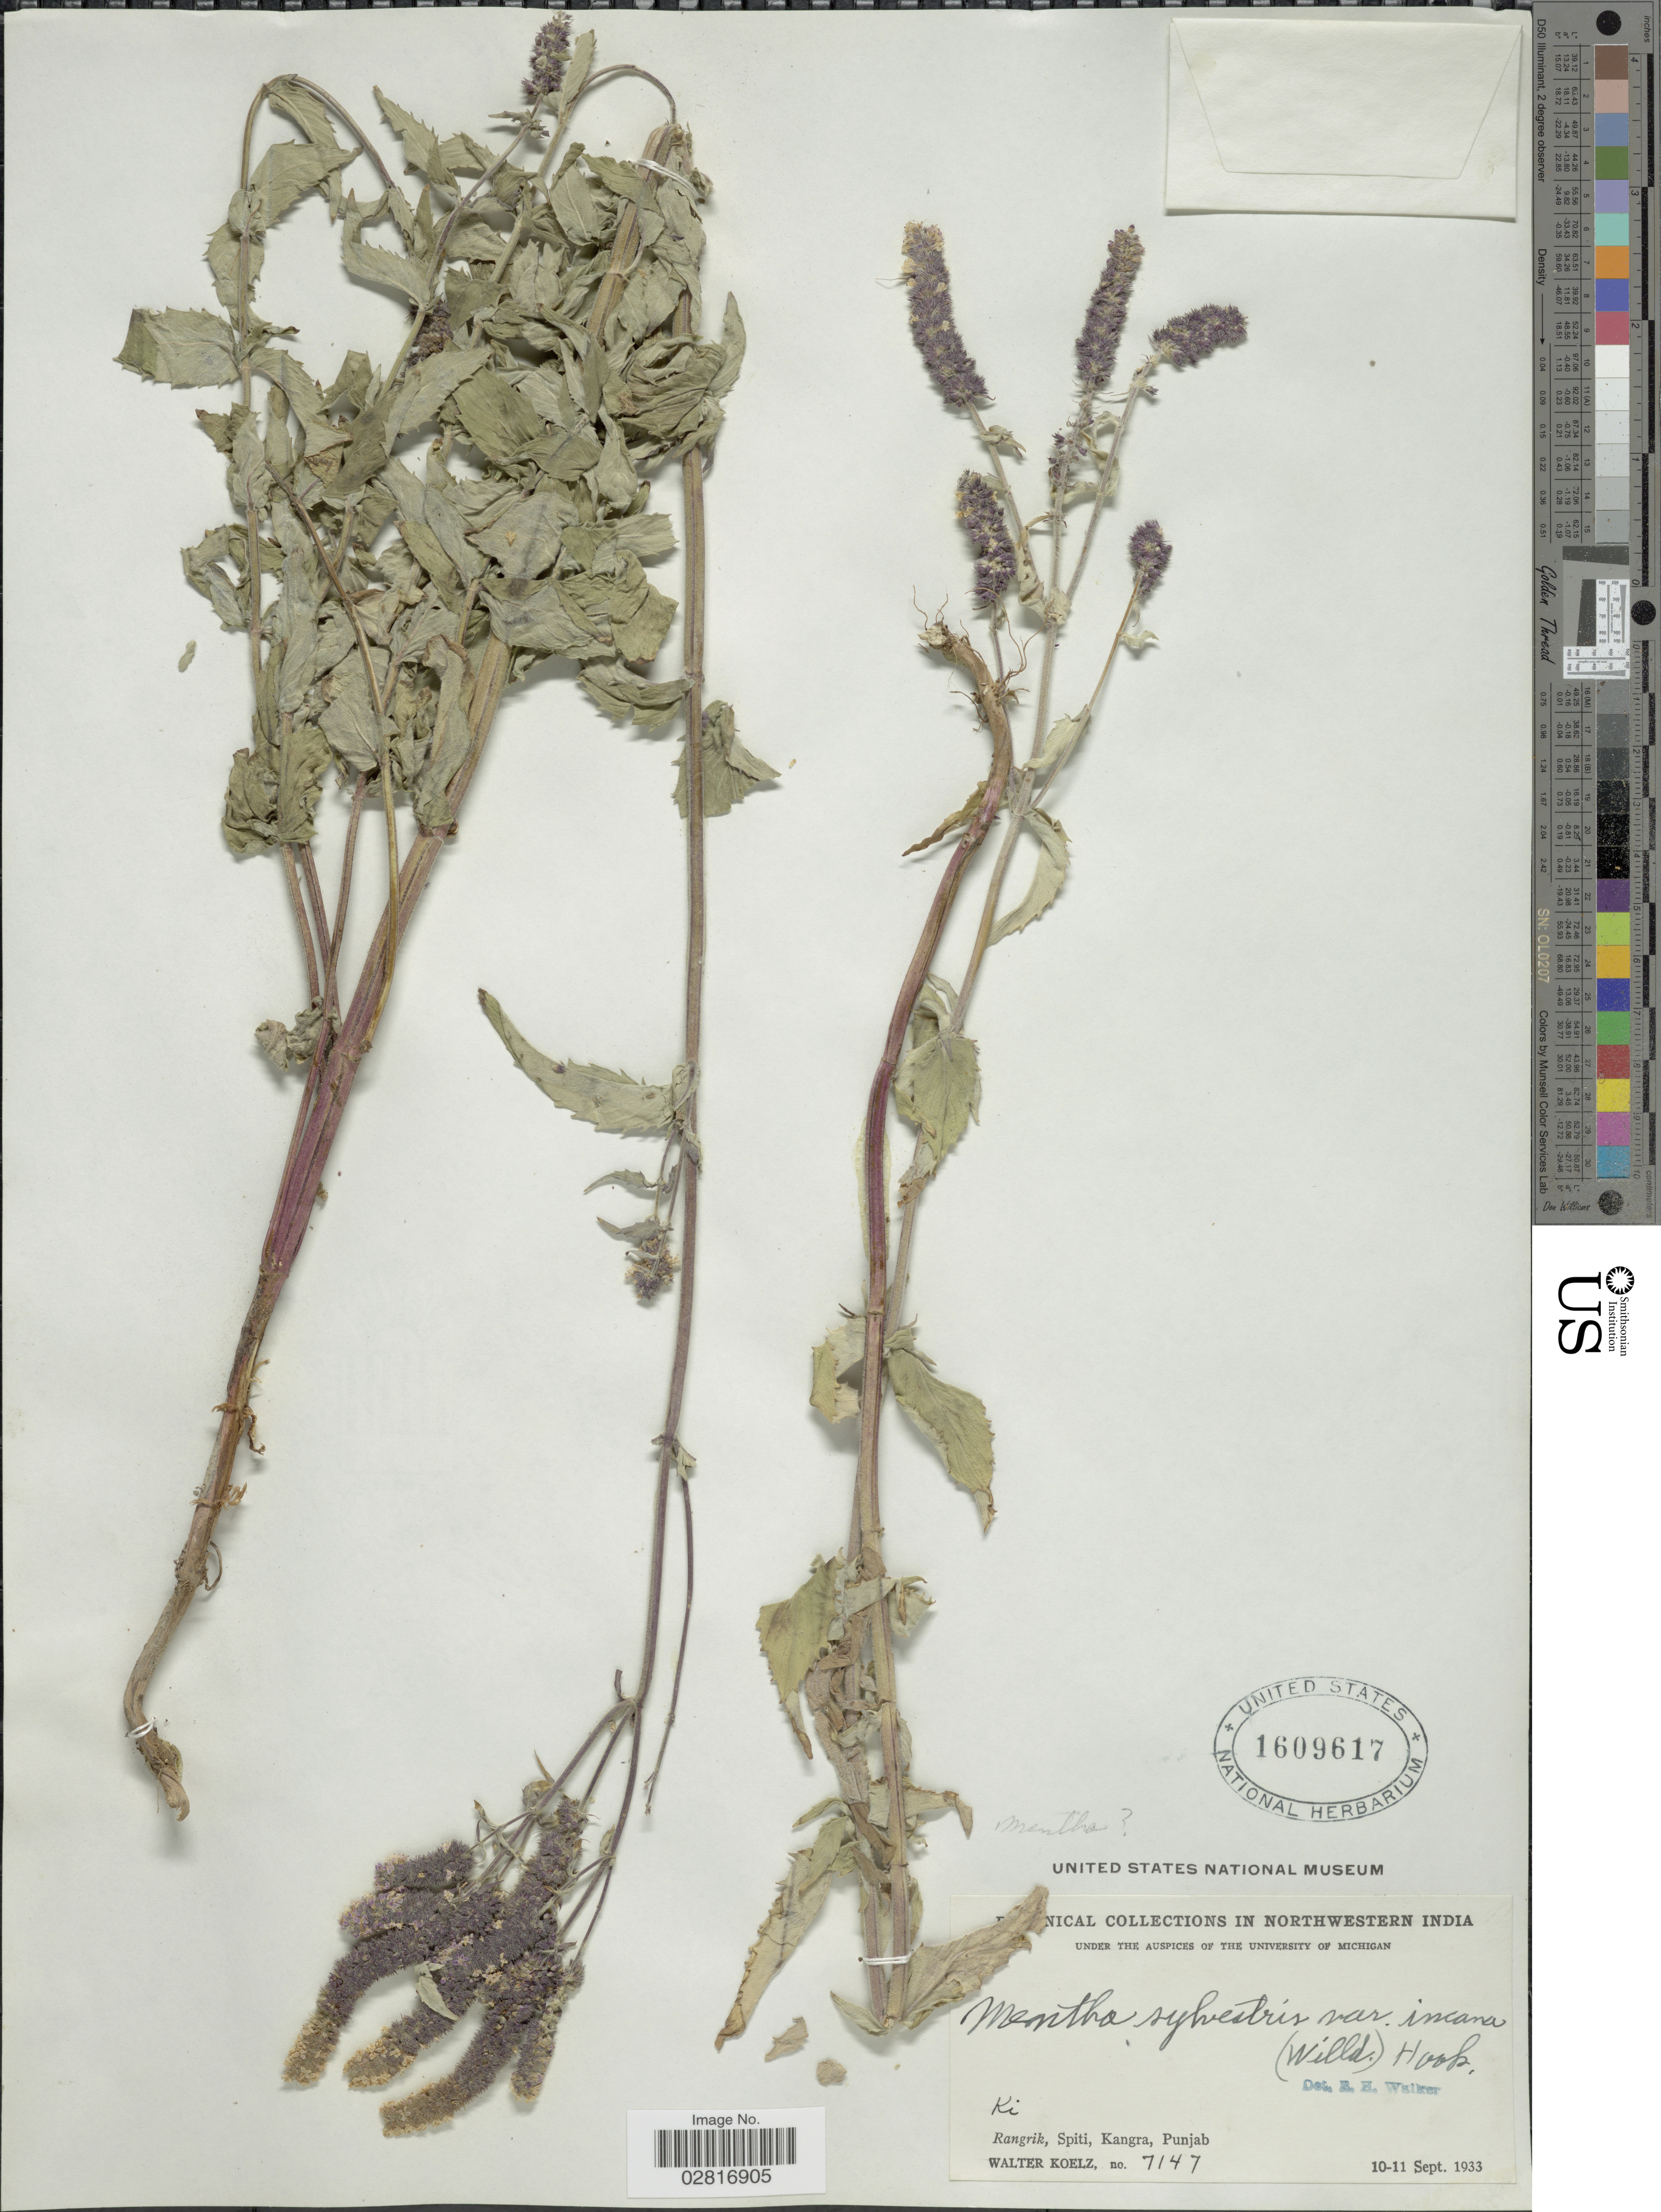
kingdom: Plantae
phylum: Tracheophyta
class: Magnoliopsida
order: Lamiales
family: Lamiaceae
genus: Mentha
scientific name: Mentha sylvestris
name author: L.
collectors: W. N. Koelz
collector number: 7147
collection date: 1933-09-10/1933-09-11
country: India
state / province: Punjab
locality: Northwestern India, Ki, Rangrik, Spiti, Kangra, Punjab.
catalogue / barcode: US 1609617